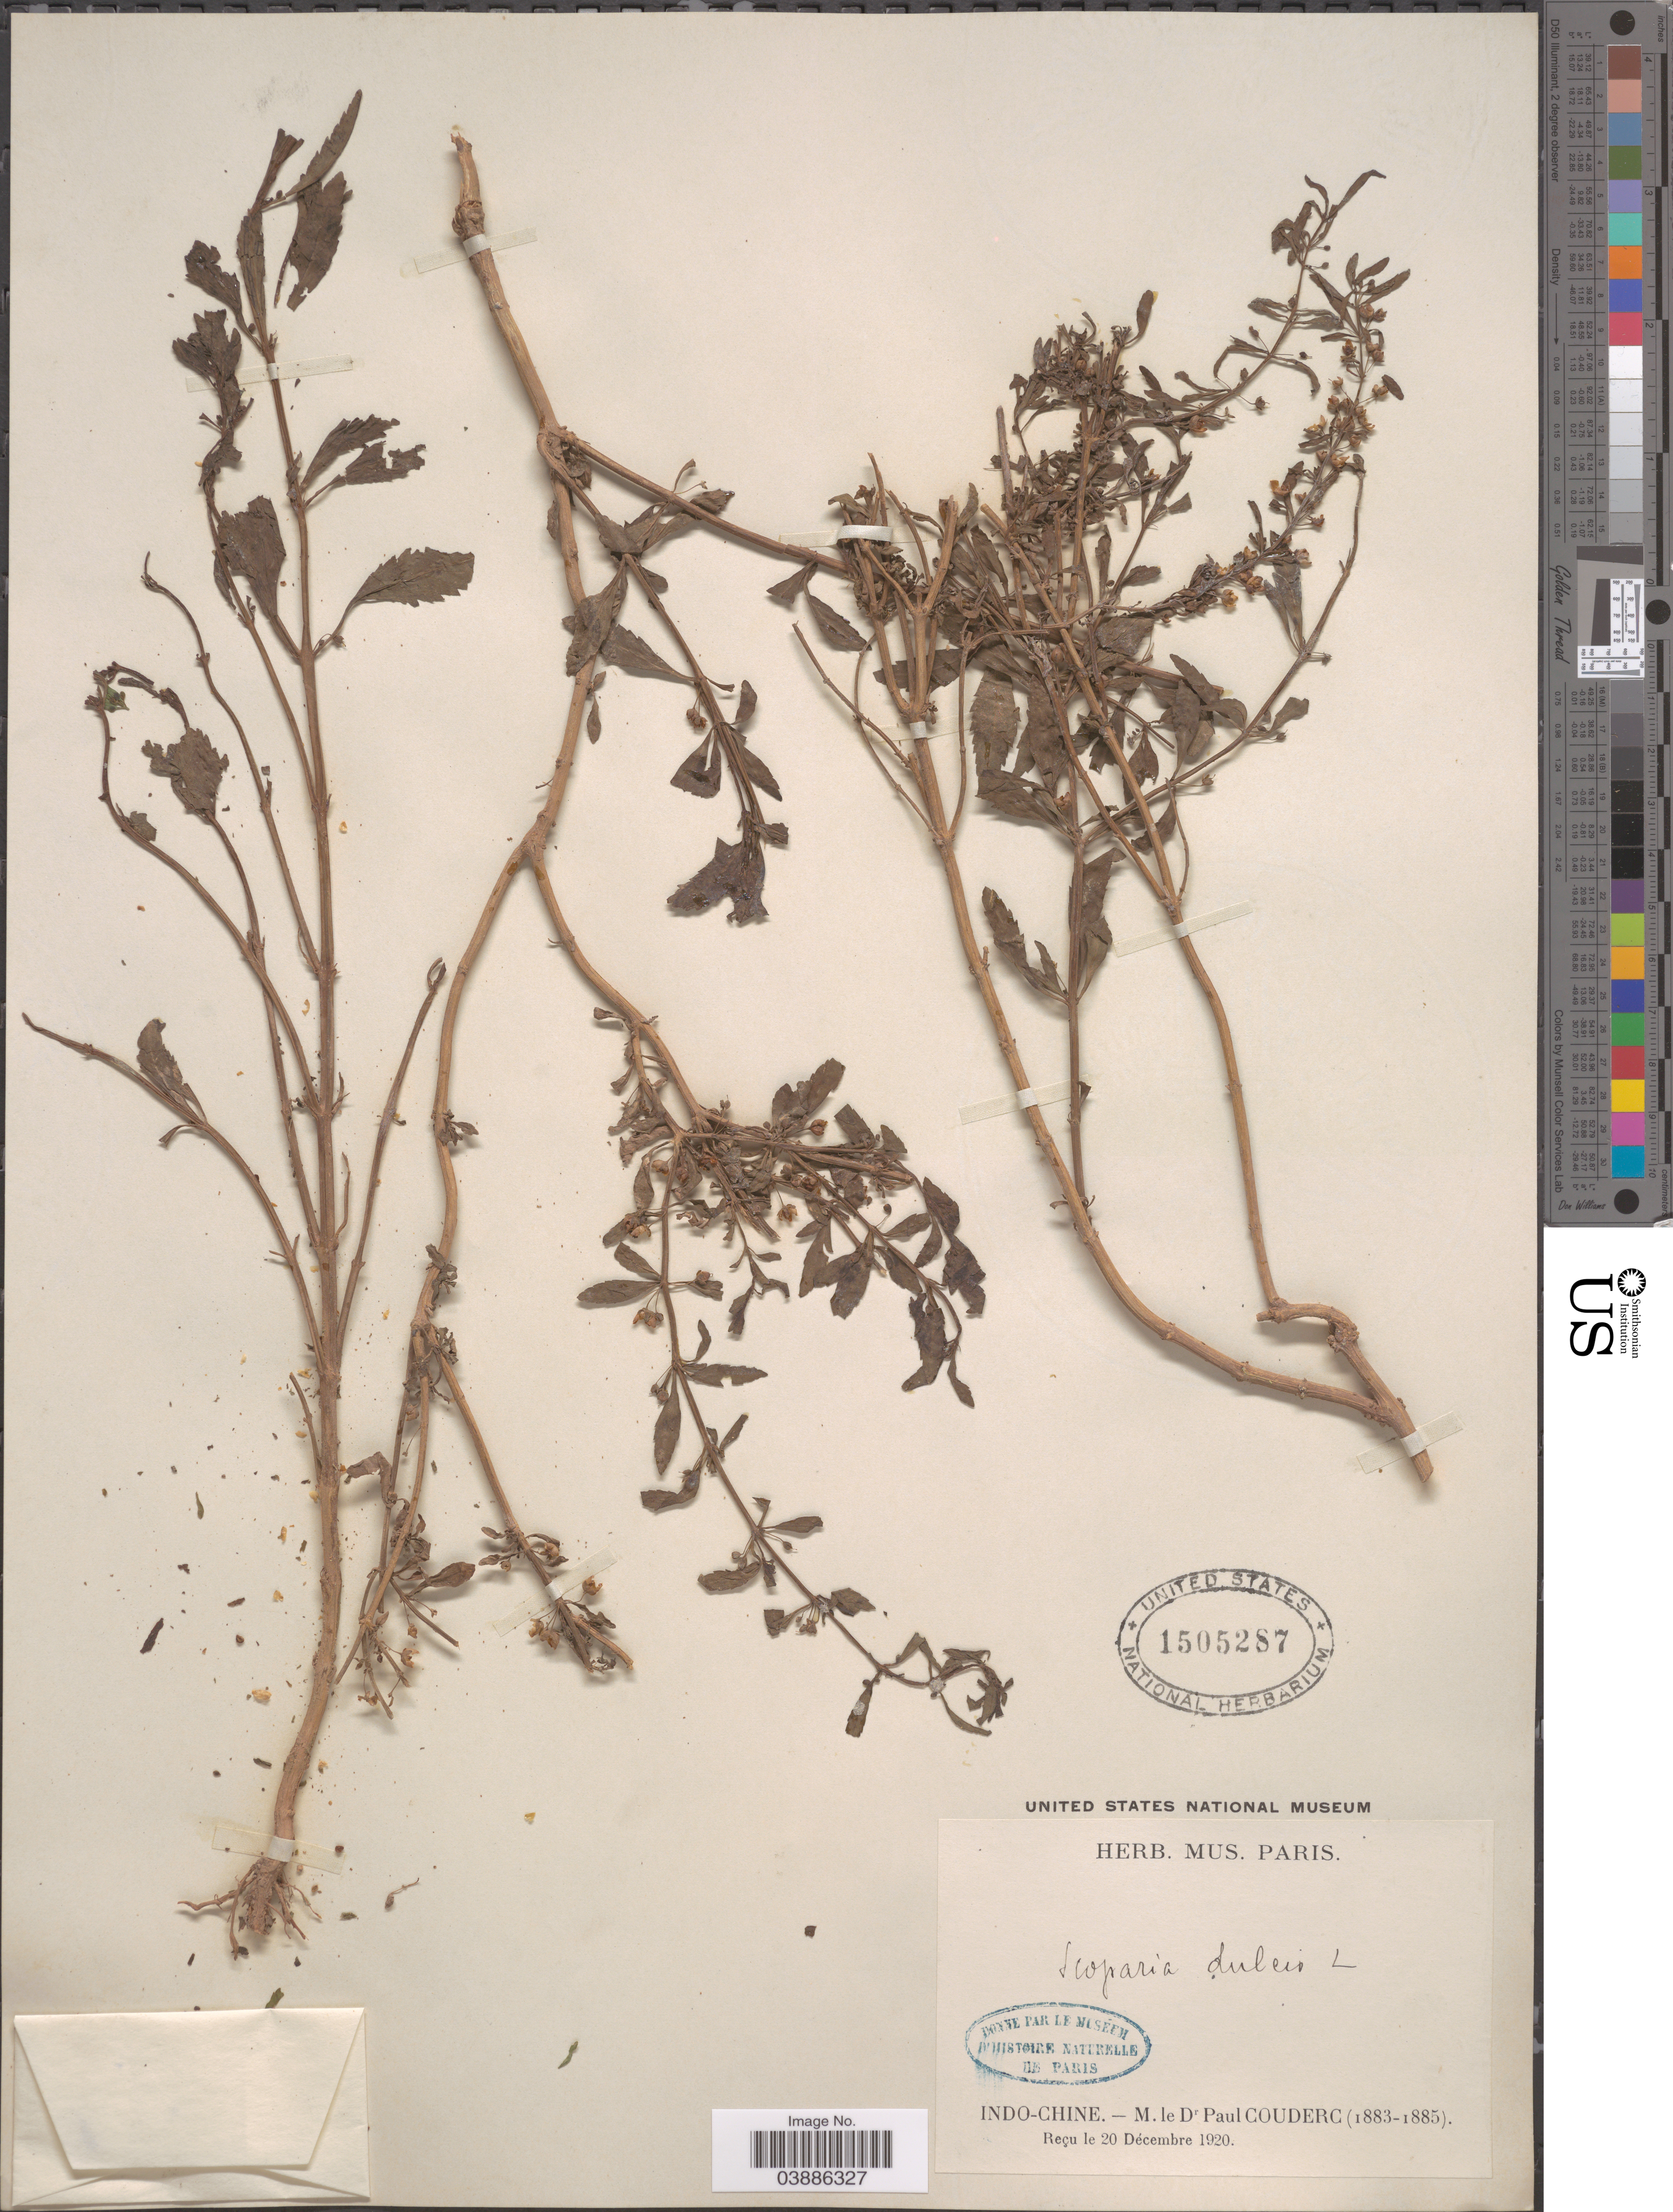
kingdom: Plantae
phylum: Tracheophyta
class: Magnoliopsida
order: Lamiales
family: Plantaginaceae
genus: Scoparia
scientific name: Scoparia dulcis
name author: L.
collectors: P. Couderc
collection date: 1883/1885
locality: Indo-Chine.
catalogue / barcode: US 1505287